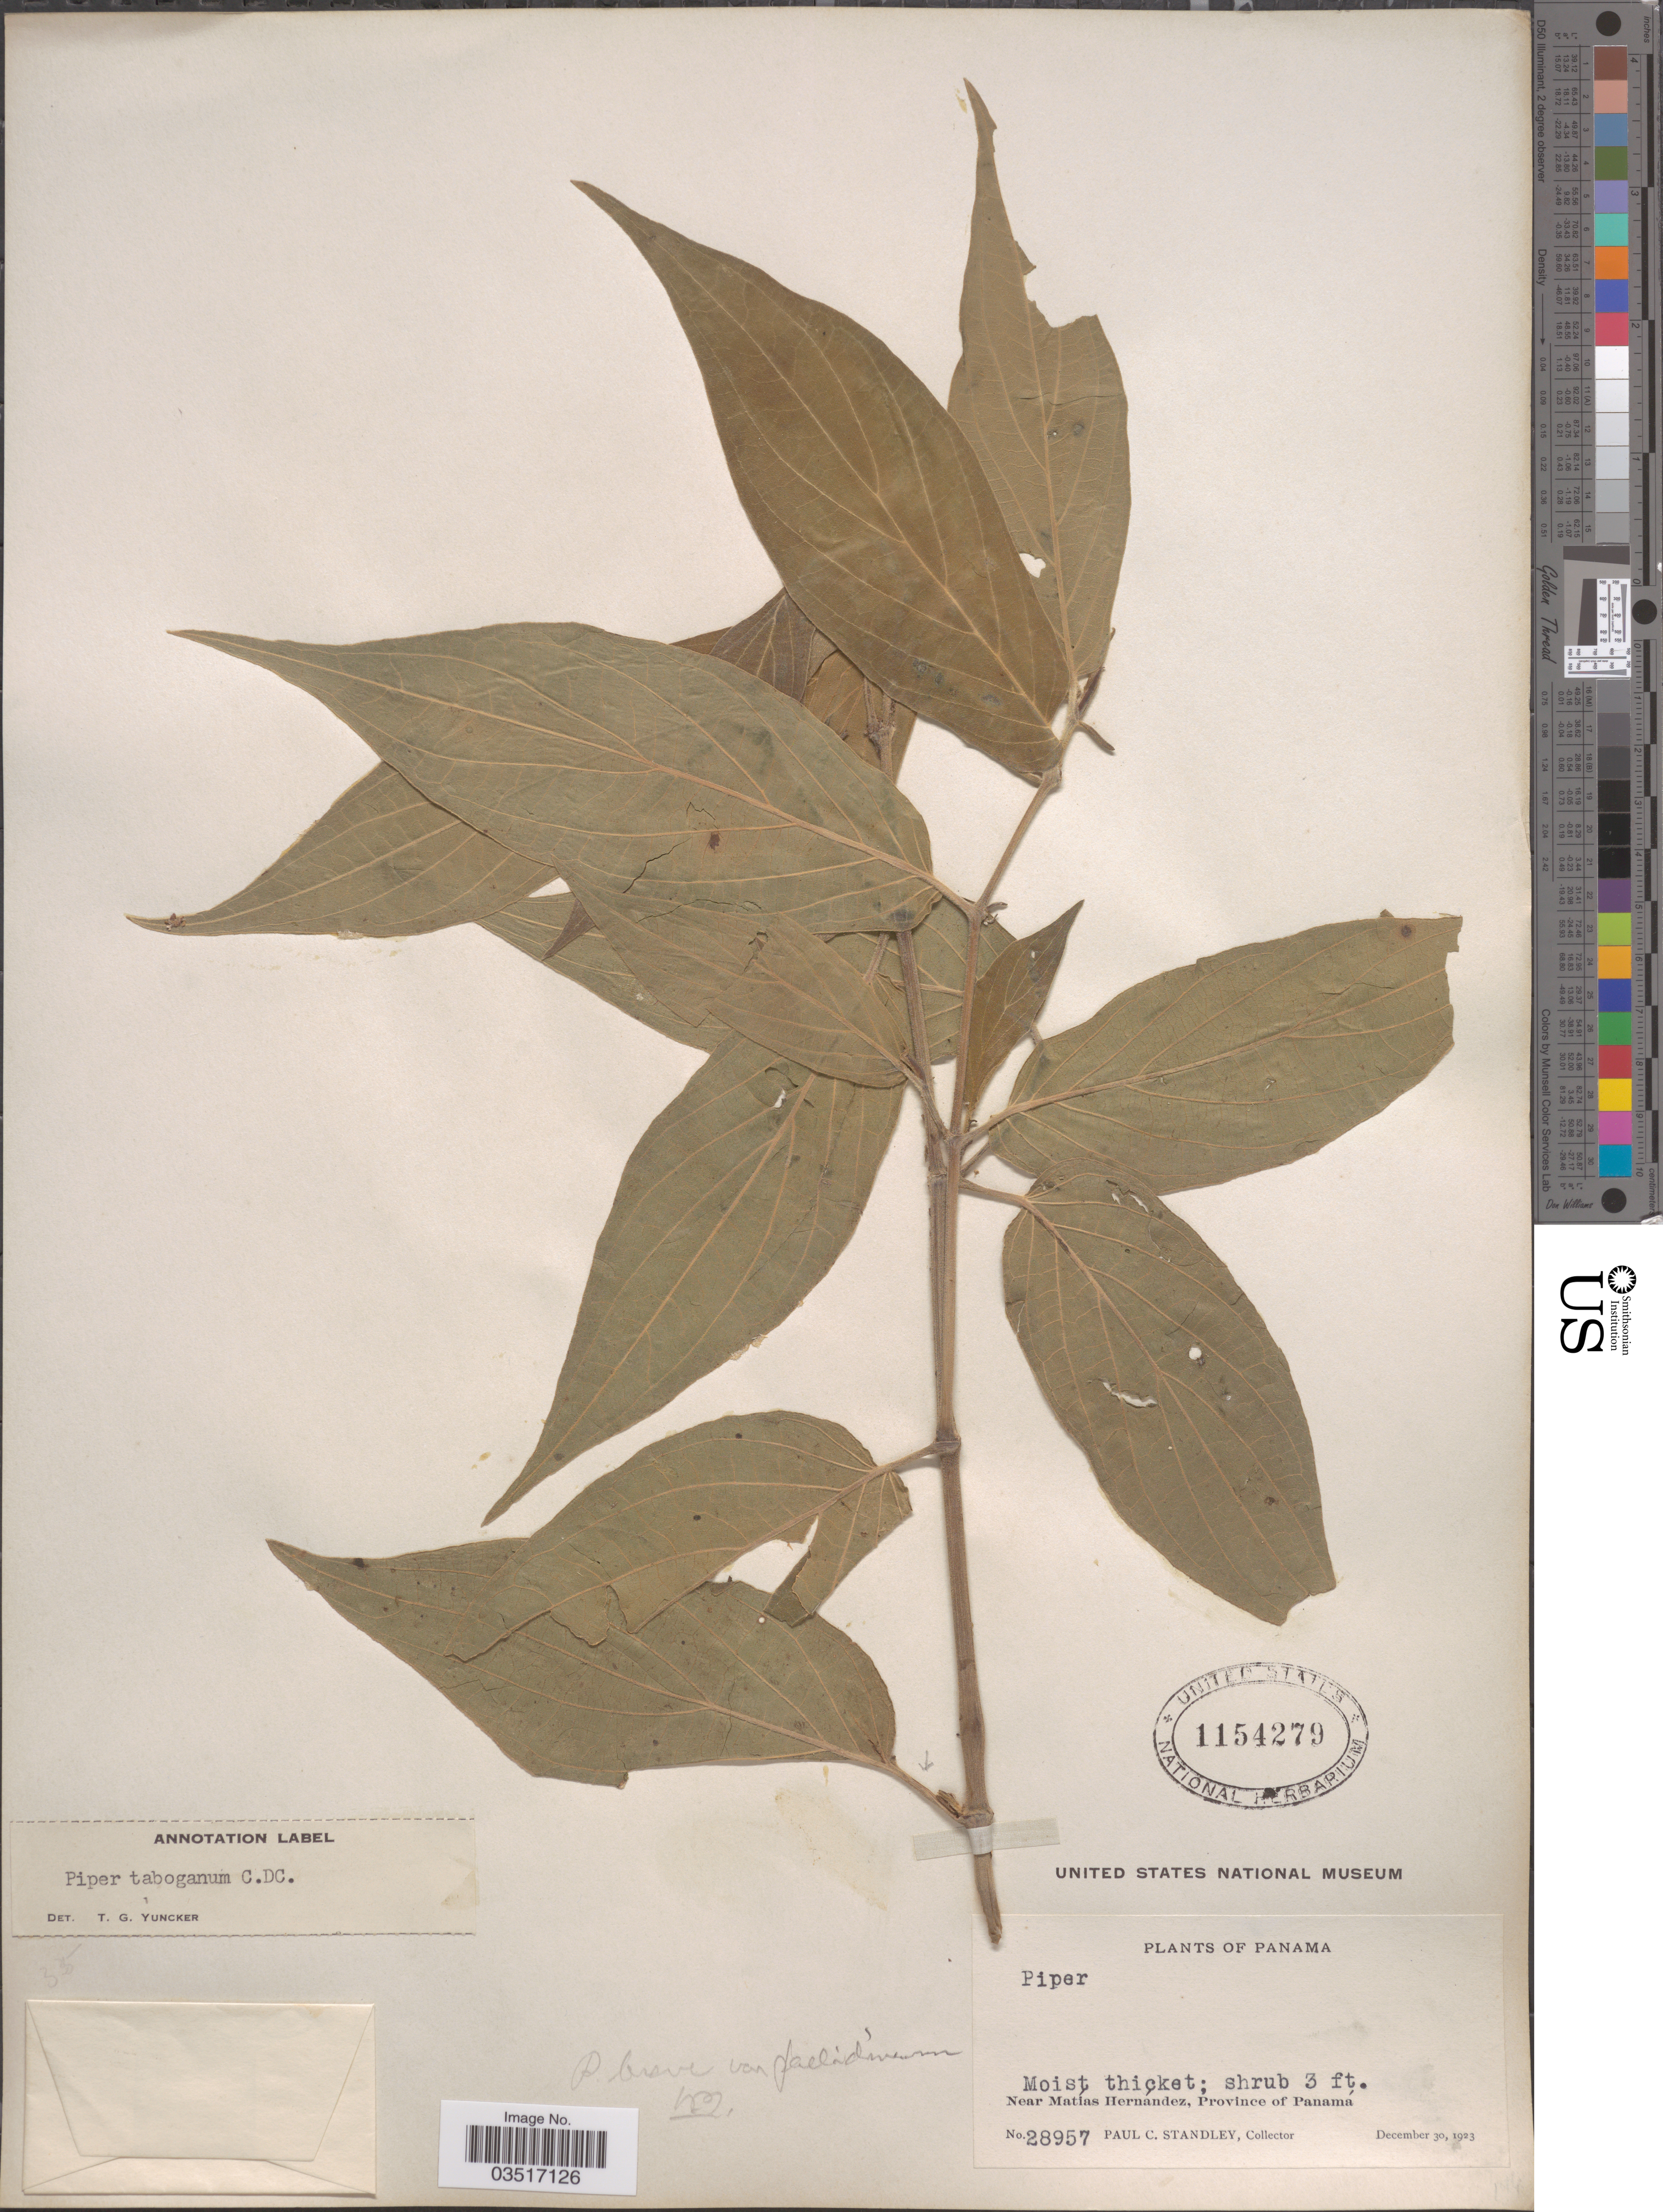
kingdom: Plantae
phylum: Tracheophyta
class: Magnoliopsida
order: Piperales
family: Piperaceae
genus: Piper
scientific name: Piper taboganum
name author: C. DC.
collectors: P. C. Standley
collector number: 28957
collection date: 1923-12-30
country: Panama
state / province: Panamá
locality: Near Matías Hernández.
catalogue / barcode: US 1154279